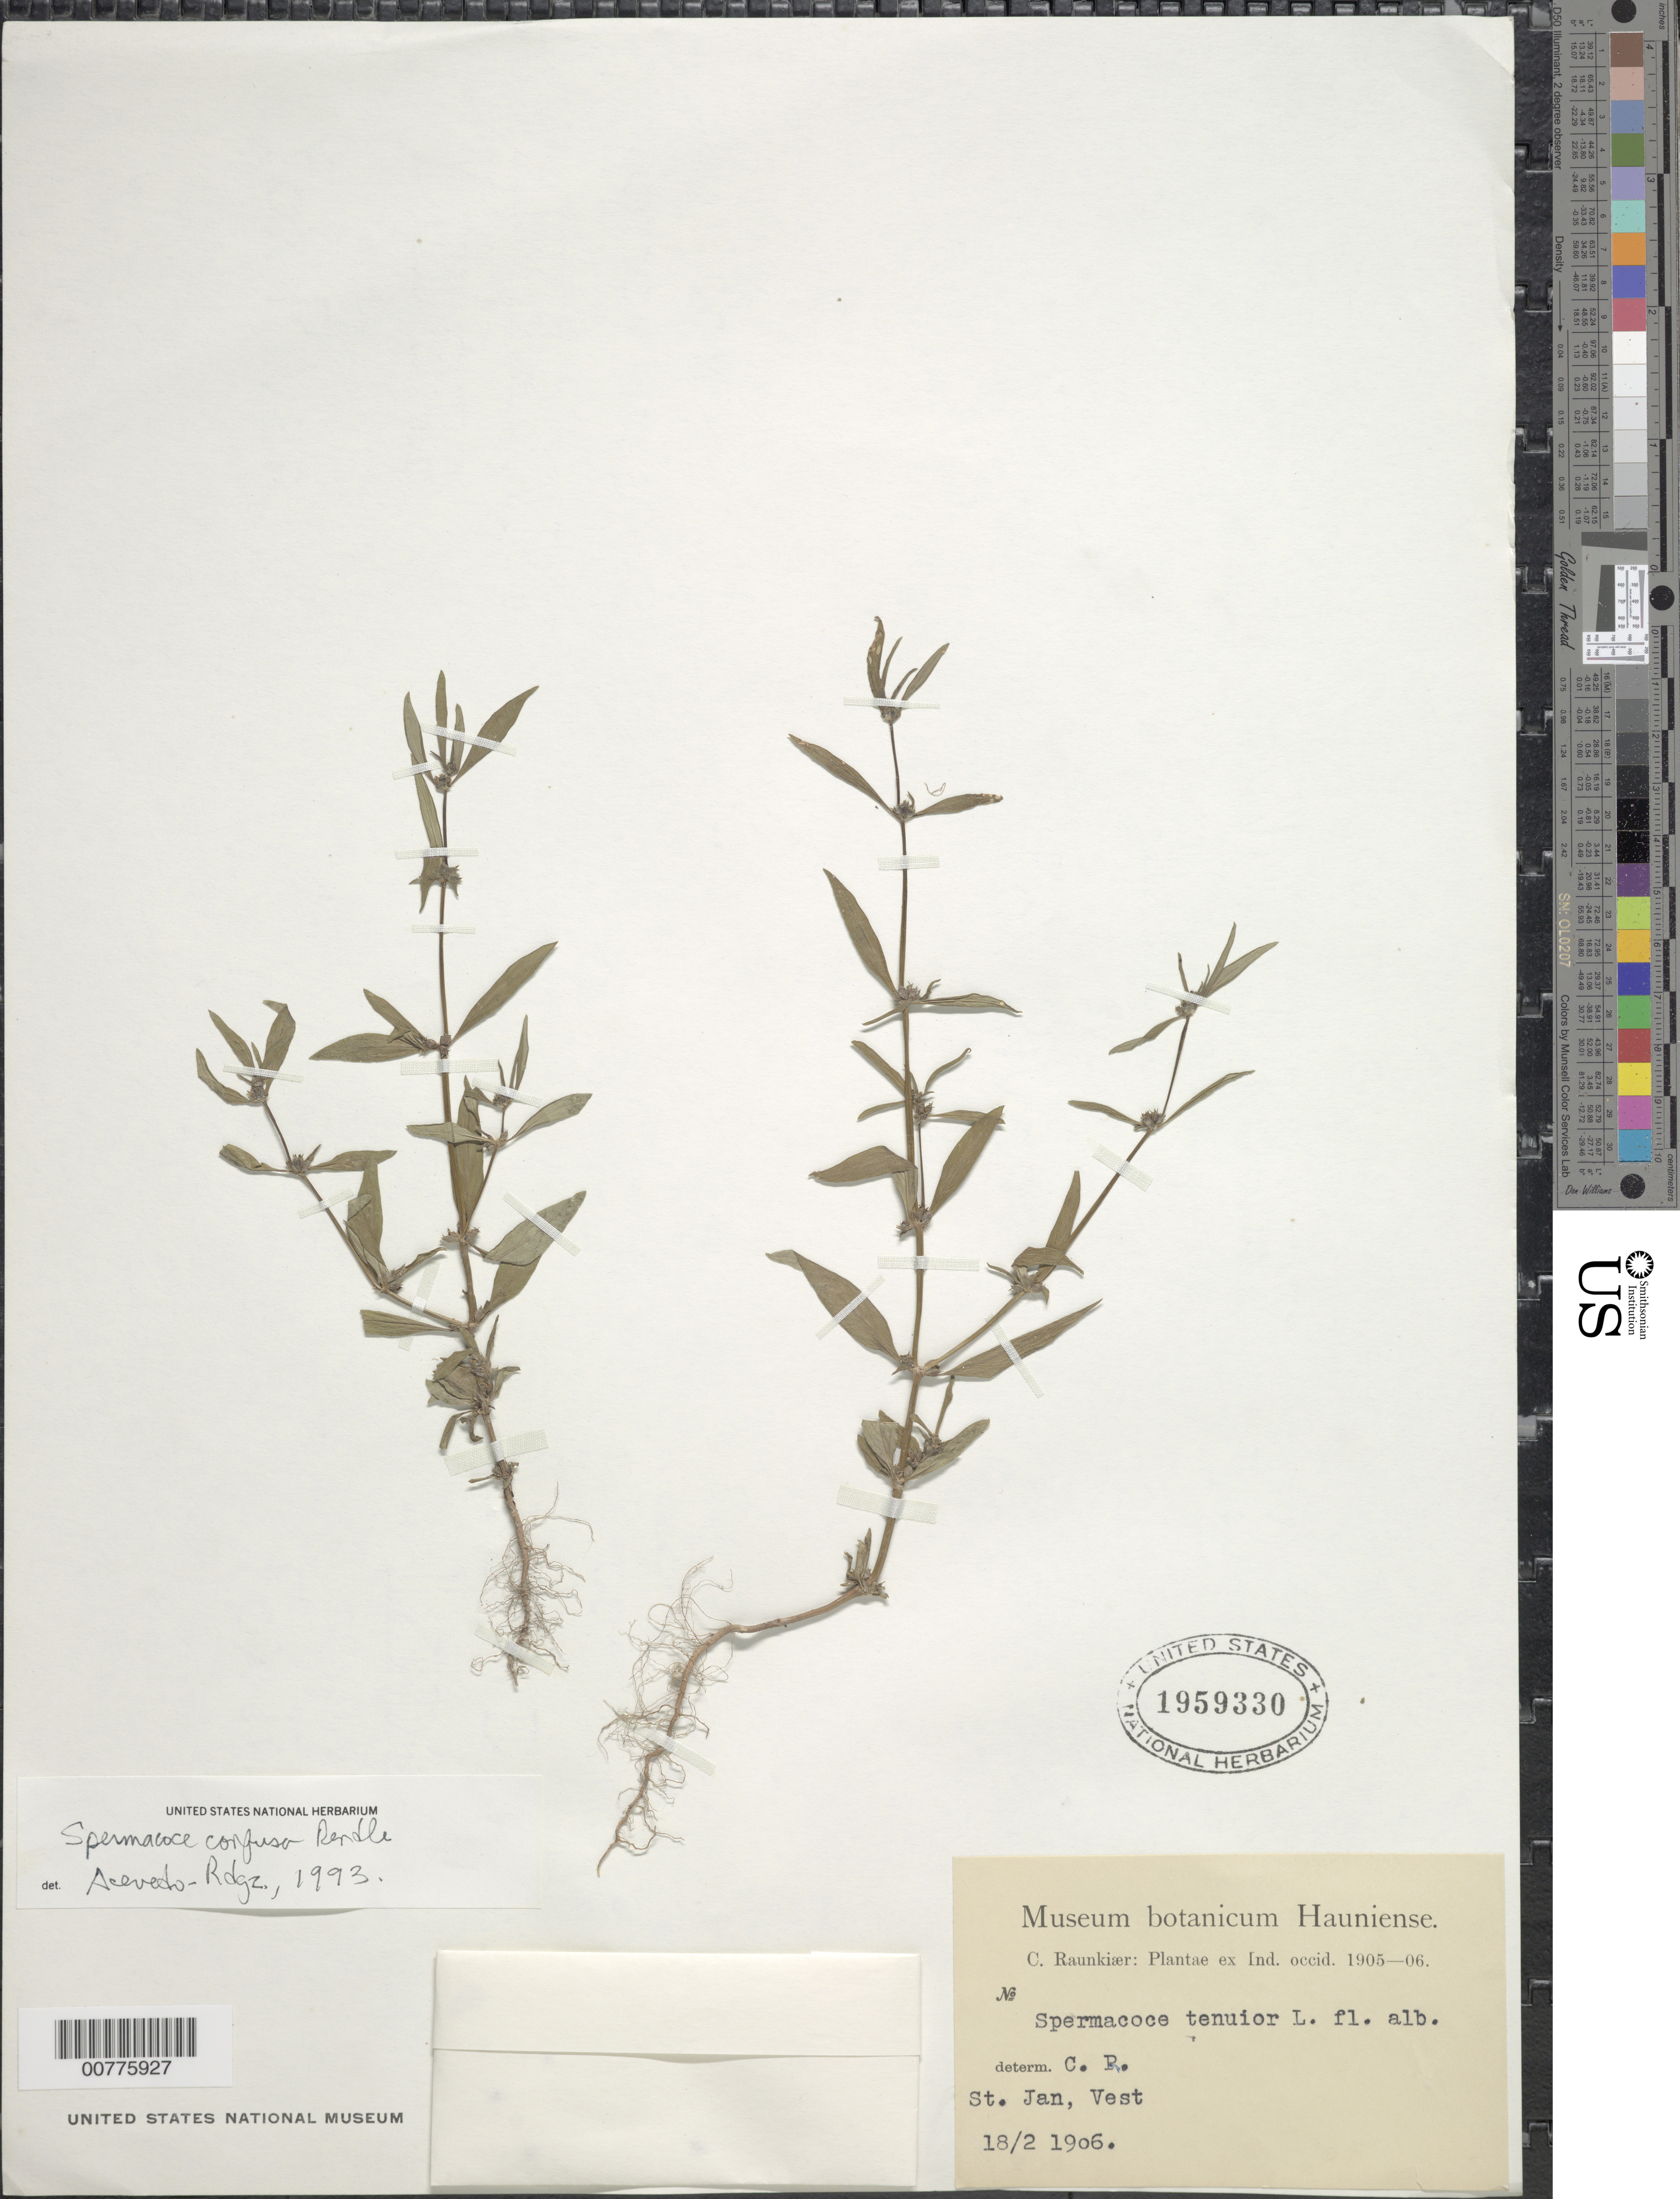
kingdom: Plantae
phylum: Tracheophyta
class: Magnoliopsida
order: Gentianales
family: Rubiaceae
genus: Spermacoce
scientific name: Spermacoce tenuior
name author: L.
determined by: Acevedo-Rodríguez, P., (BOT), Smithsonian Institution - National Museum of Natural History (UNITED STATES)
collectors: C. Raunkiær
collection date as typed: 18 Feb 1906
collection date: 1906-02-18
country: U.S. Virgin Islands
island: St. John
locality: Vest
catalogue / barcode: US 1959330